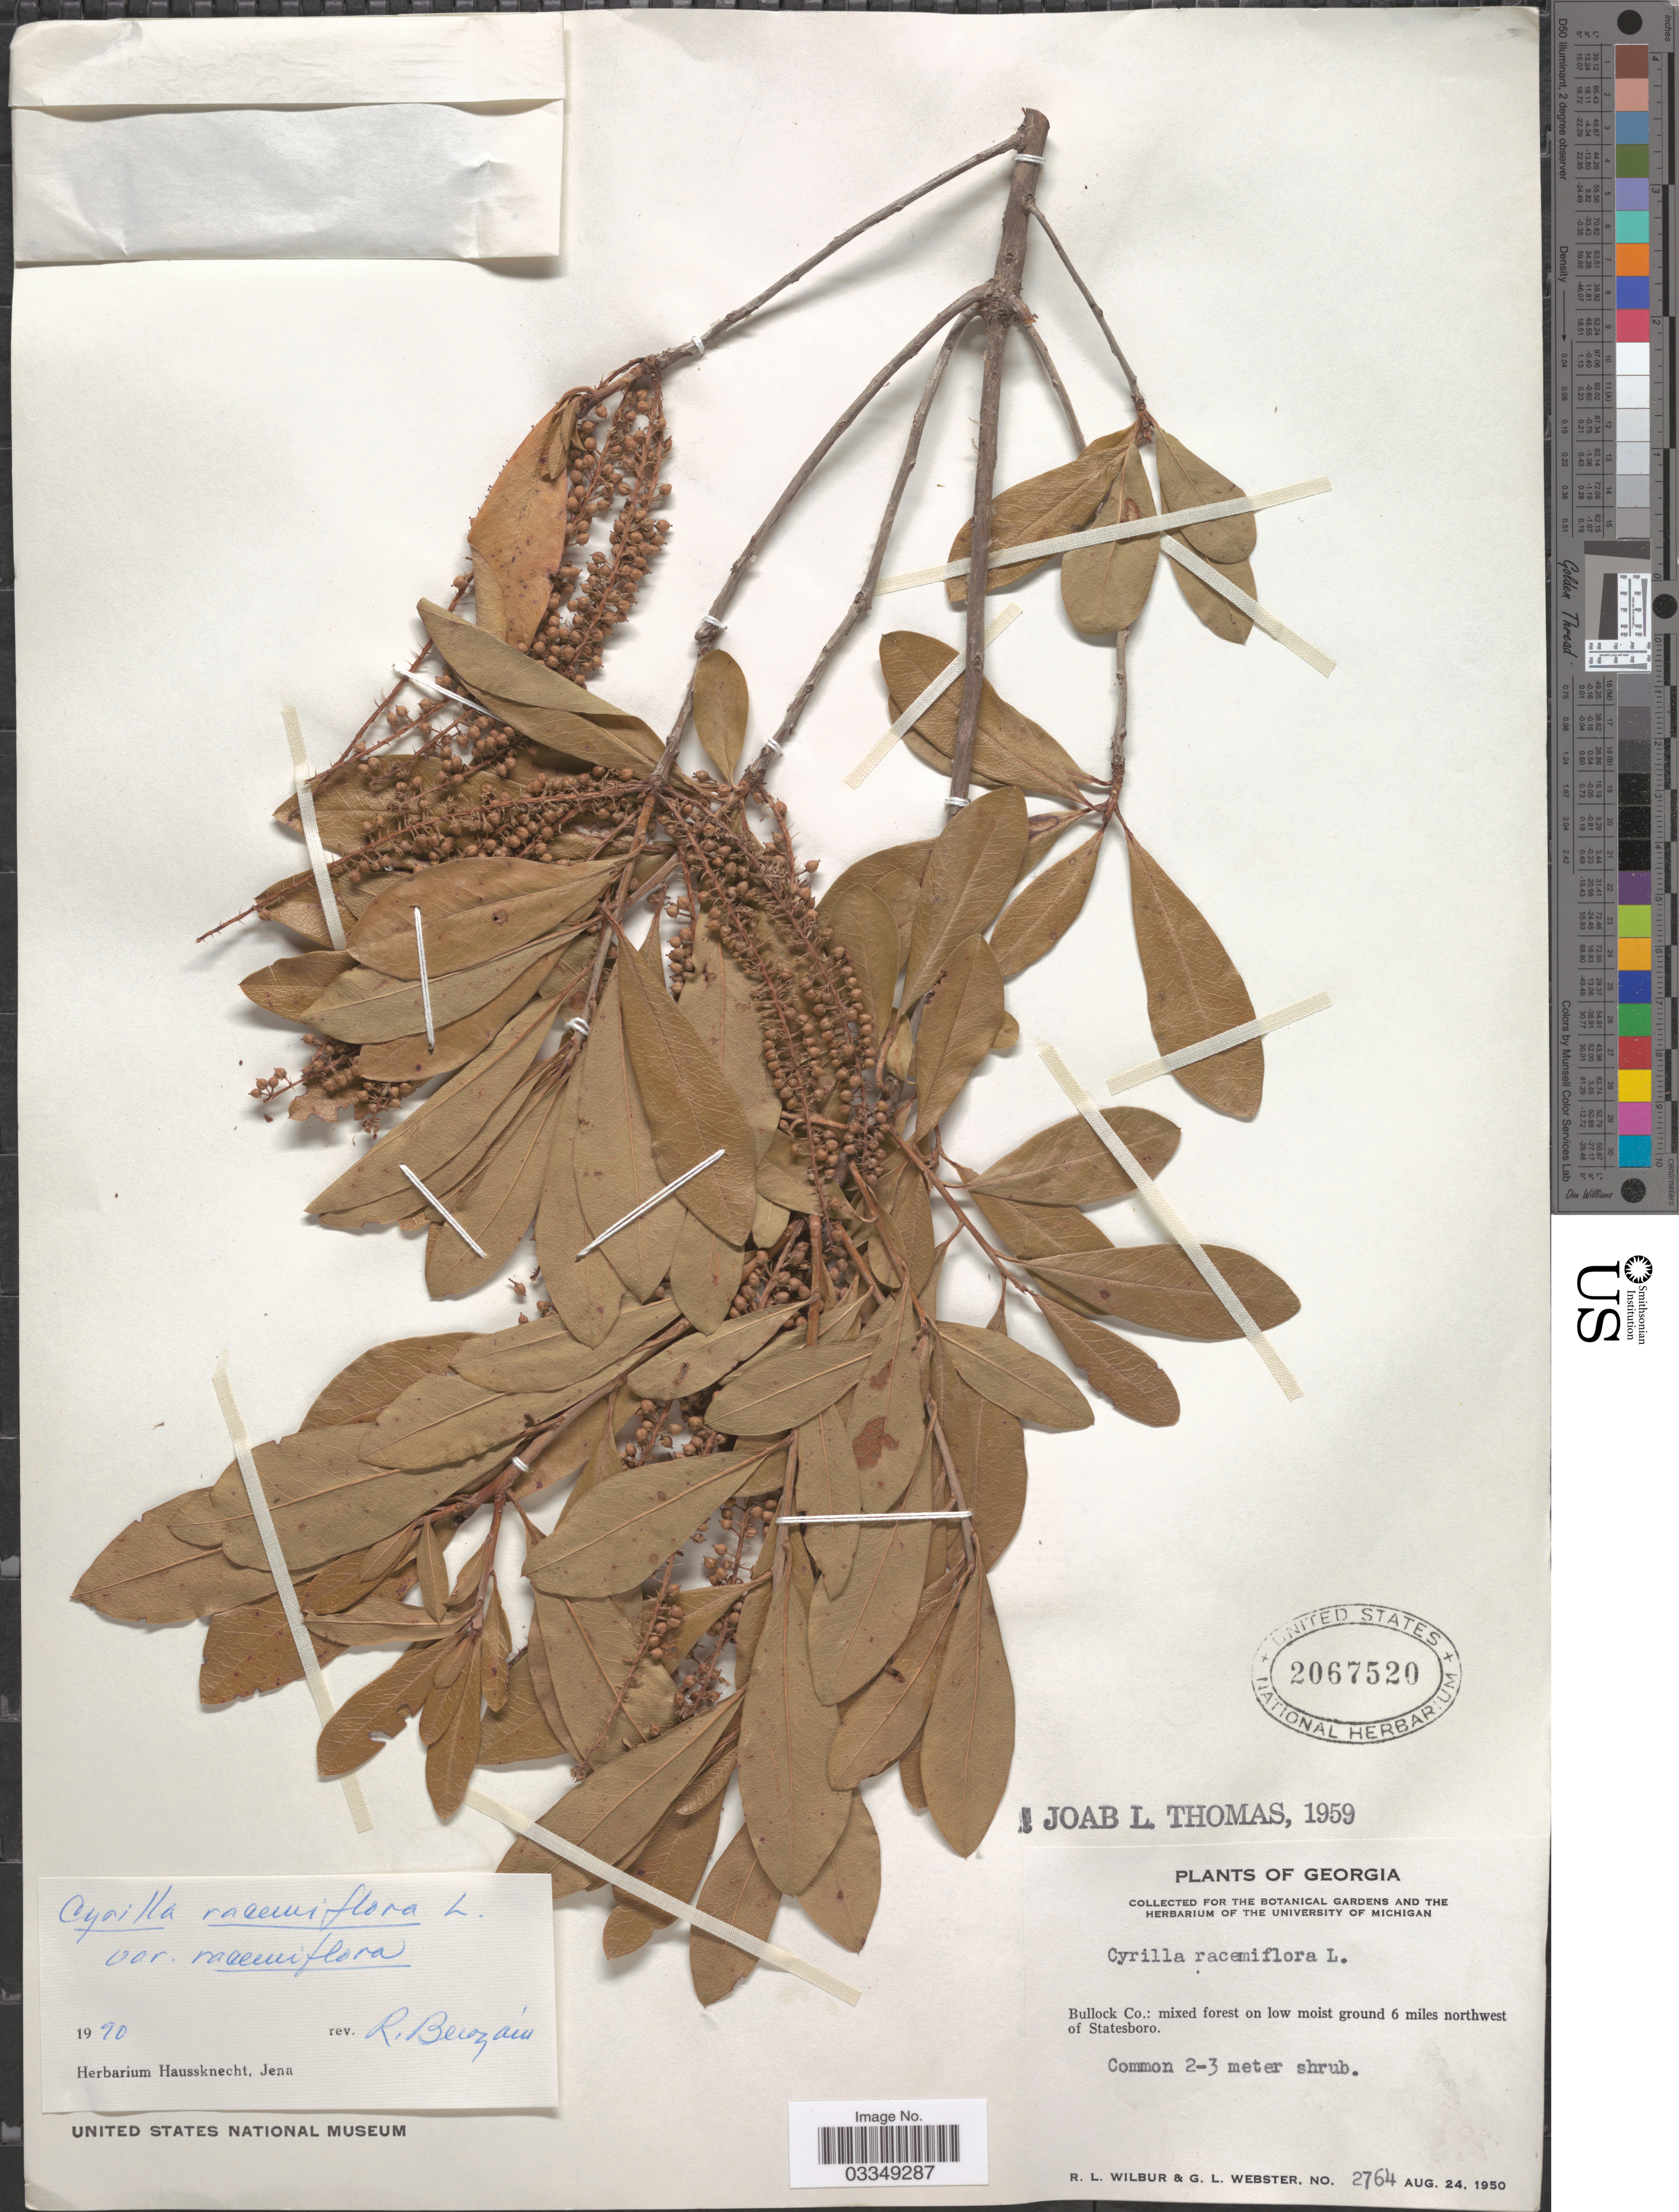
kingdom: Plantae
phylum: Tracheophyta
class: Magnoliopsida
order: Ericales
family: Cyrillaceae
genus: Cyrilla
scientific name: Cyrilla racemiflora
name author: L.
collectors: R. L. Wilbur & G. L. Webster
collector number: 2764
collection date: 1950-08-24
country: United States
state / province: Georgia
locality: Bullock Co.: mixed forest on low moist ground 6 miles northwest of Statesboro.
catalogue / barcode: US 2067520